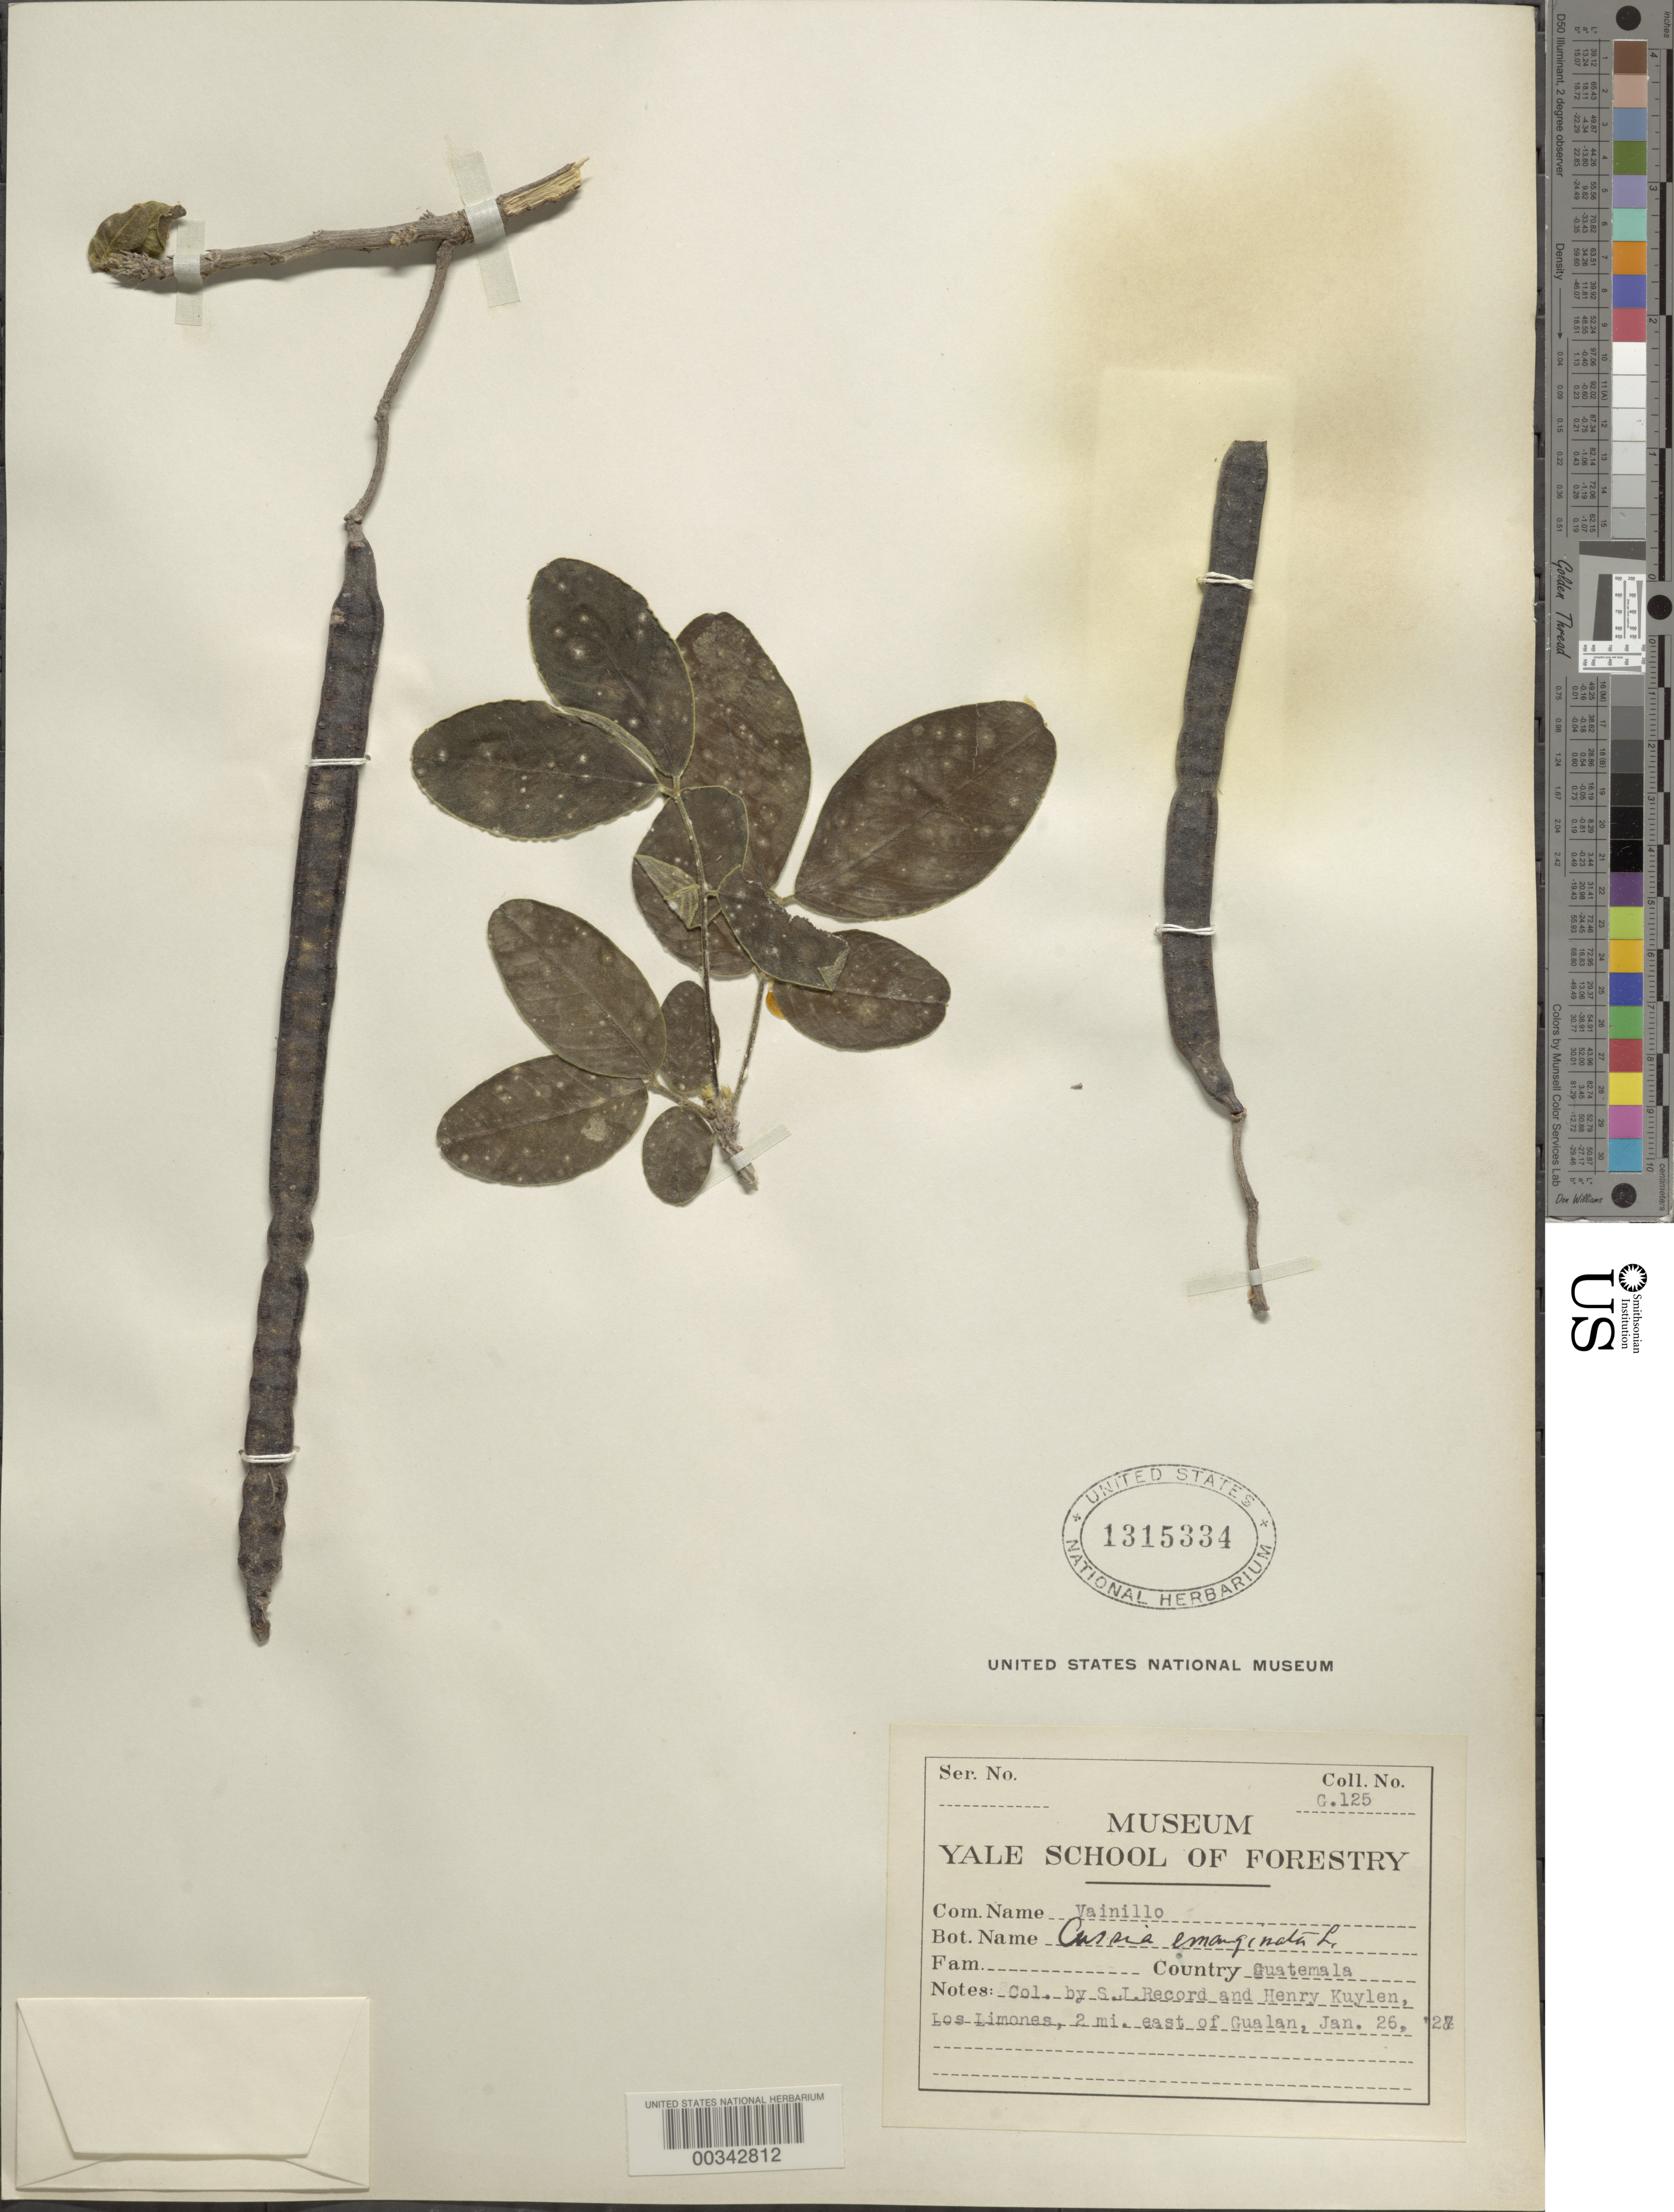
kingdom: Plantae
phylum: Tracheophyta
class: Magnoliopsida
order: Fabales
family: Fabaceae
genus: Senna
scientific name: Senna emarginata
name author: L.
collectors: S. J. Record & H. Kuylen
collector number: G.125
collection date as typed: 26 Jan 1927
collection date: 1927-01-26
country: Guatemala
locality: Los limones, 2 mi E of gualan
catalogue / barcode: US 1315334